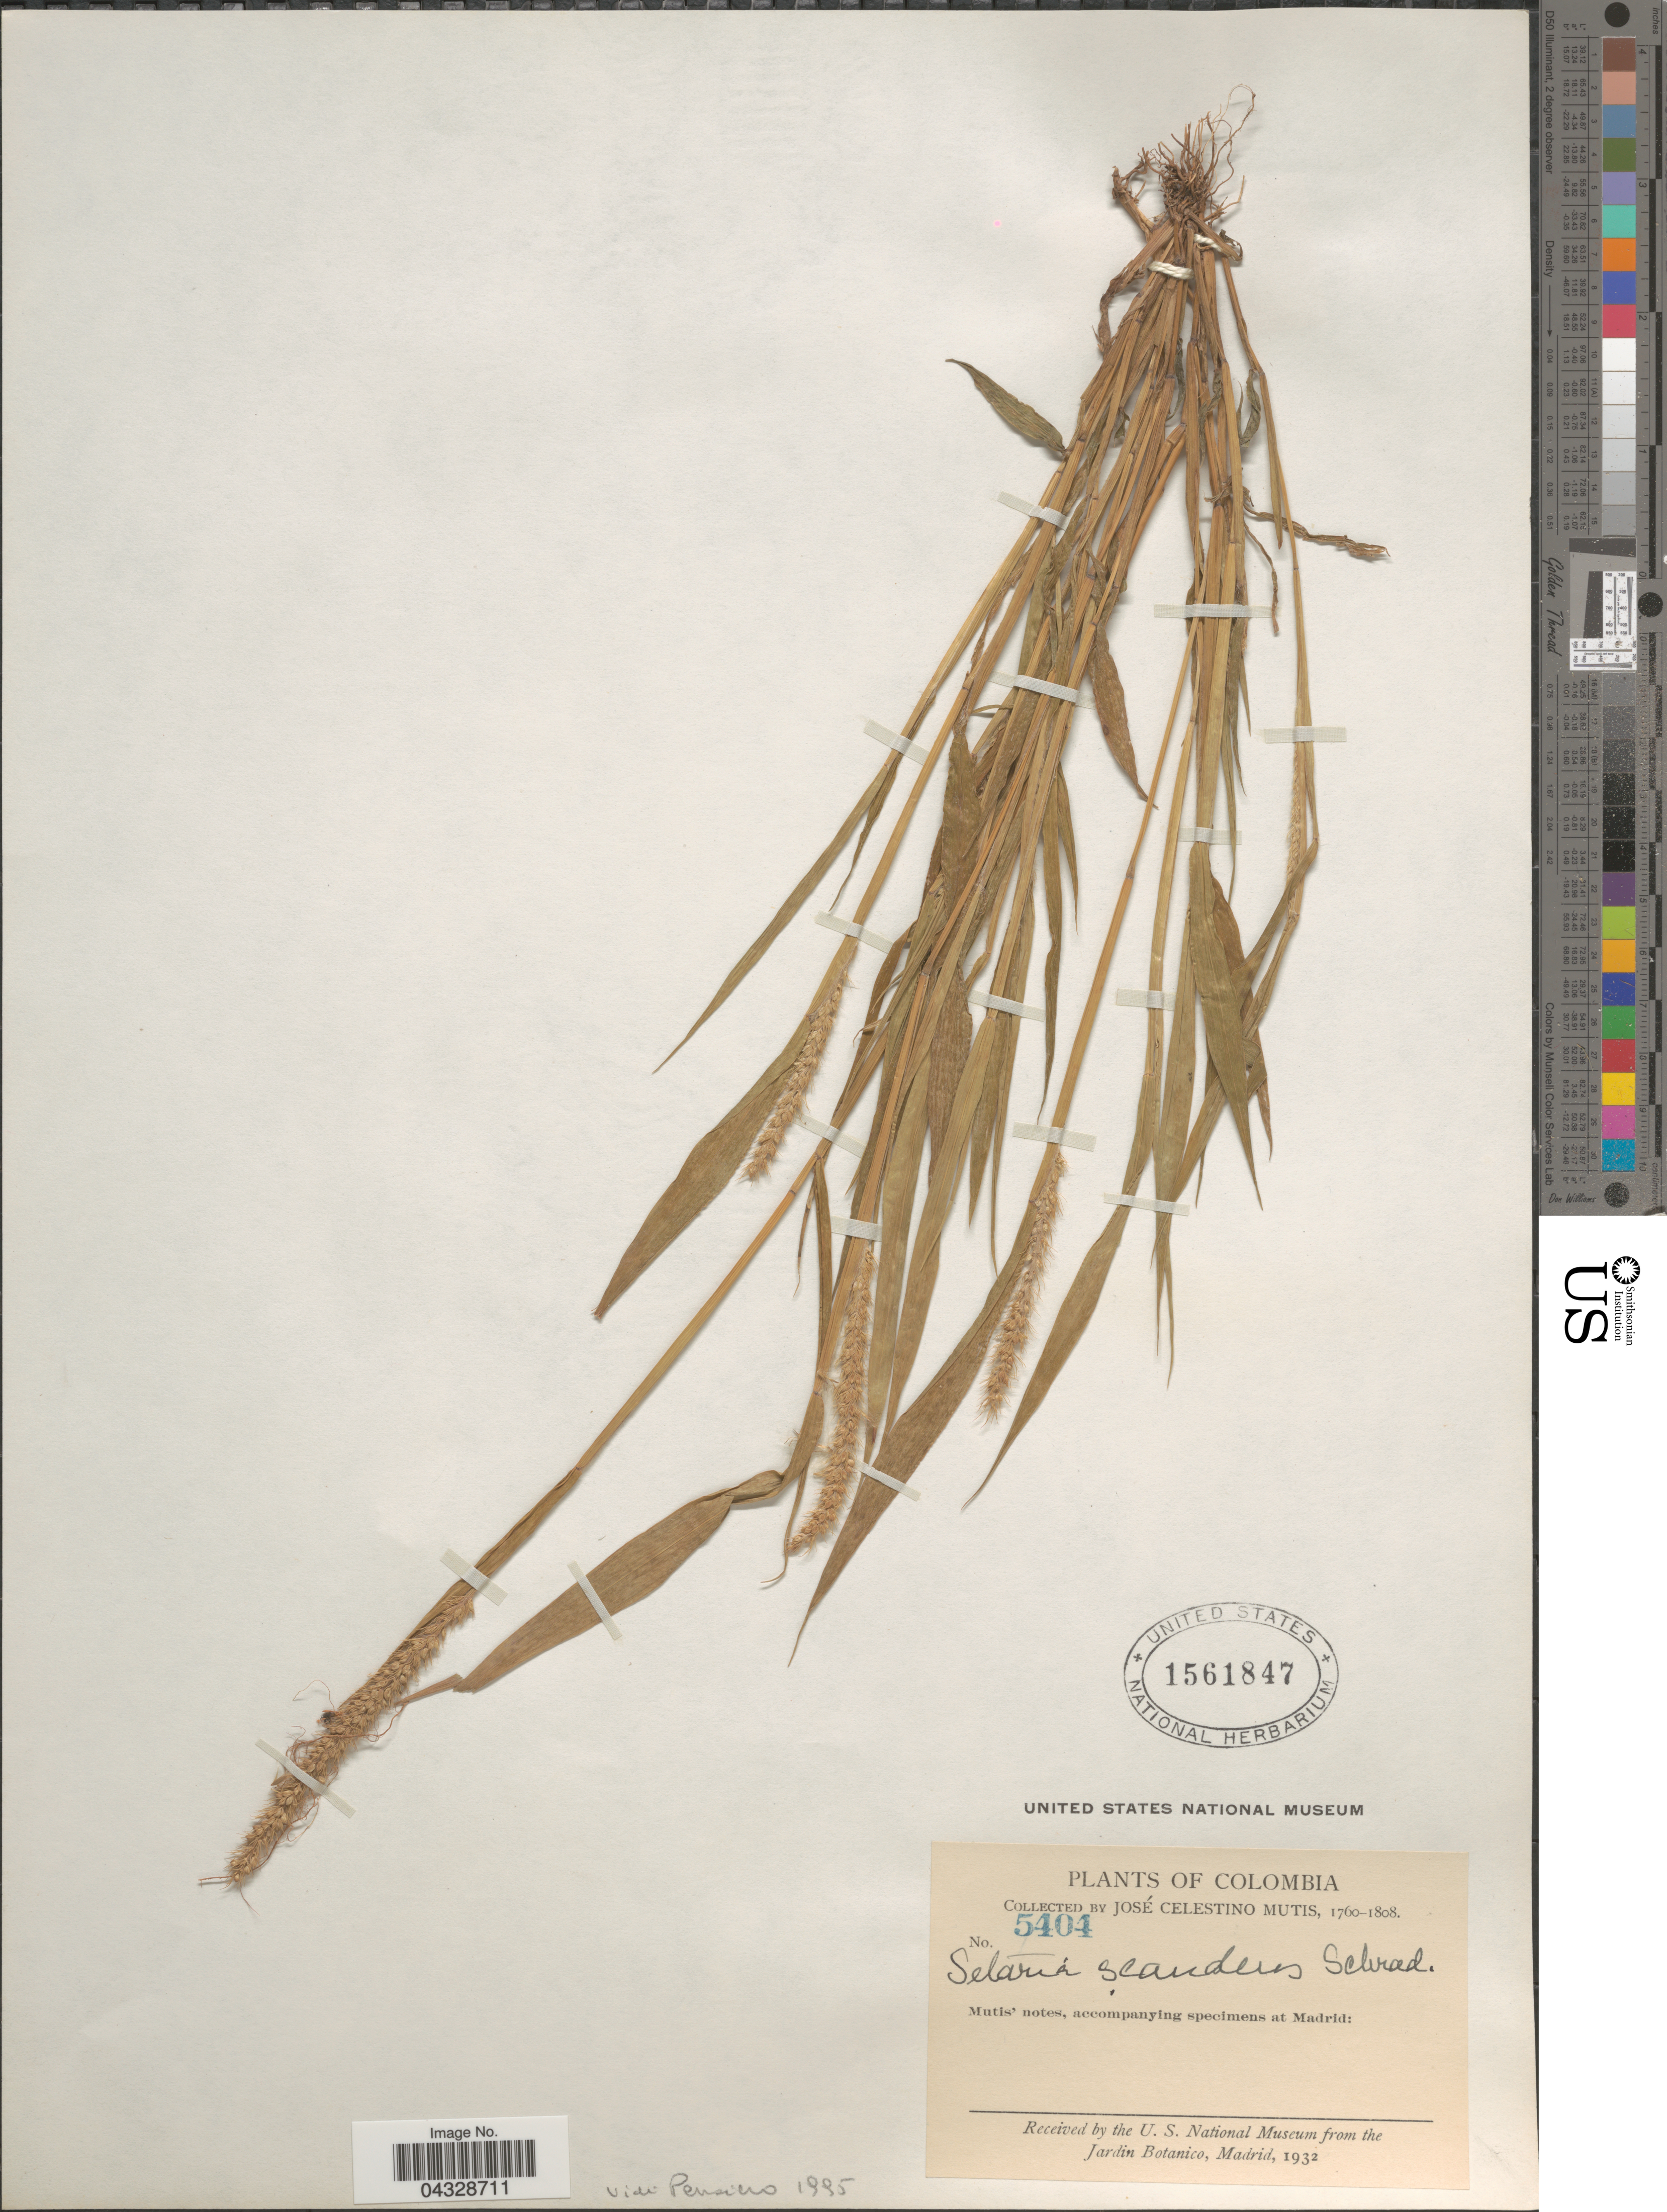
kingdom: Plantae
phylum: Tracheophyta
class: Liliopsida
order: Poales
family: Poaceae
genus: Setaria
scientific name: Setaria scandens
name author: Schrad. ex Schult.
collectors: J. C. B. Mutis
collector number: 5404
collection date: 1760/1808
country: Colombia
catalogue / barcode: US 1561847